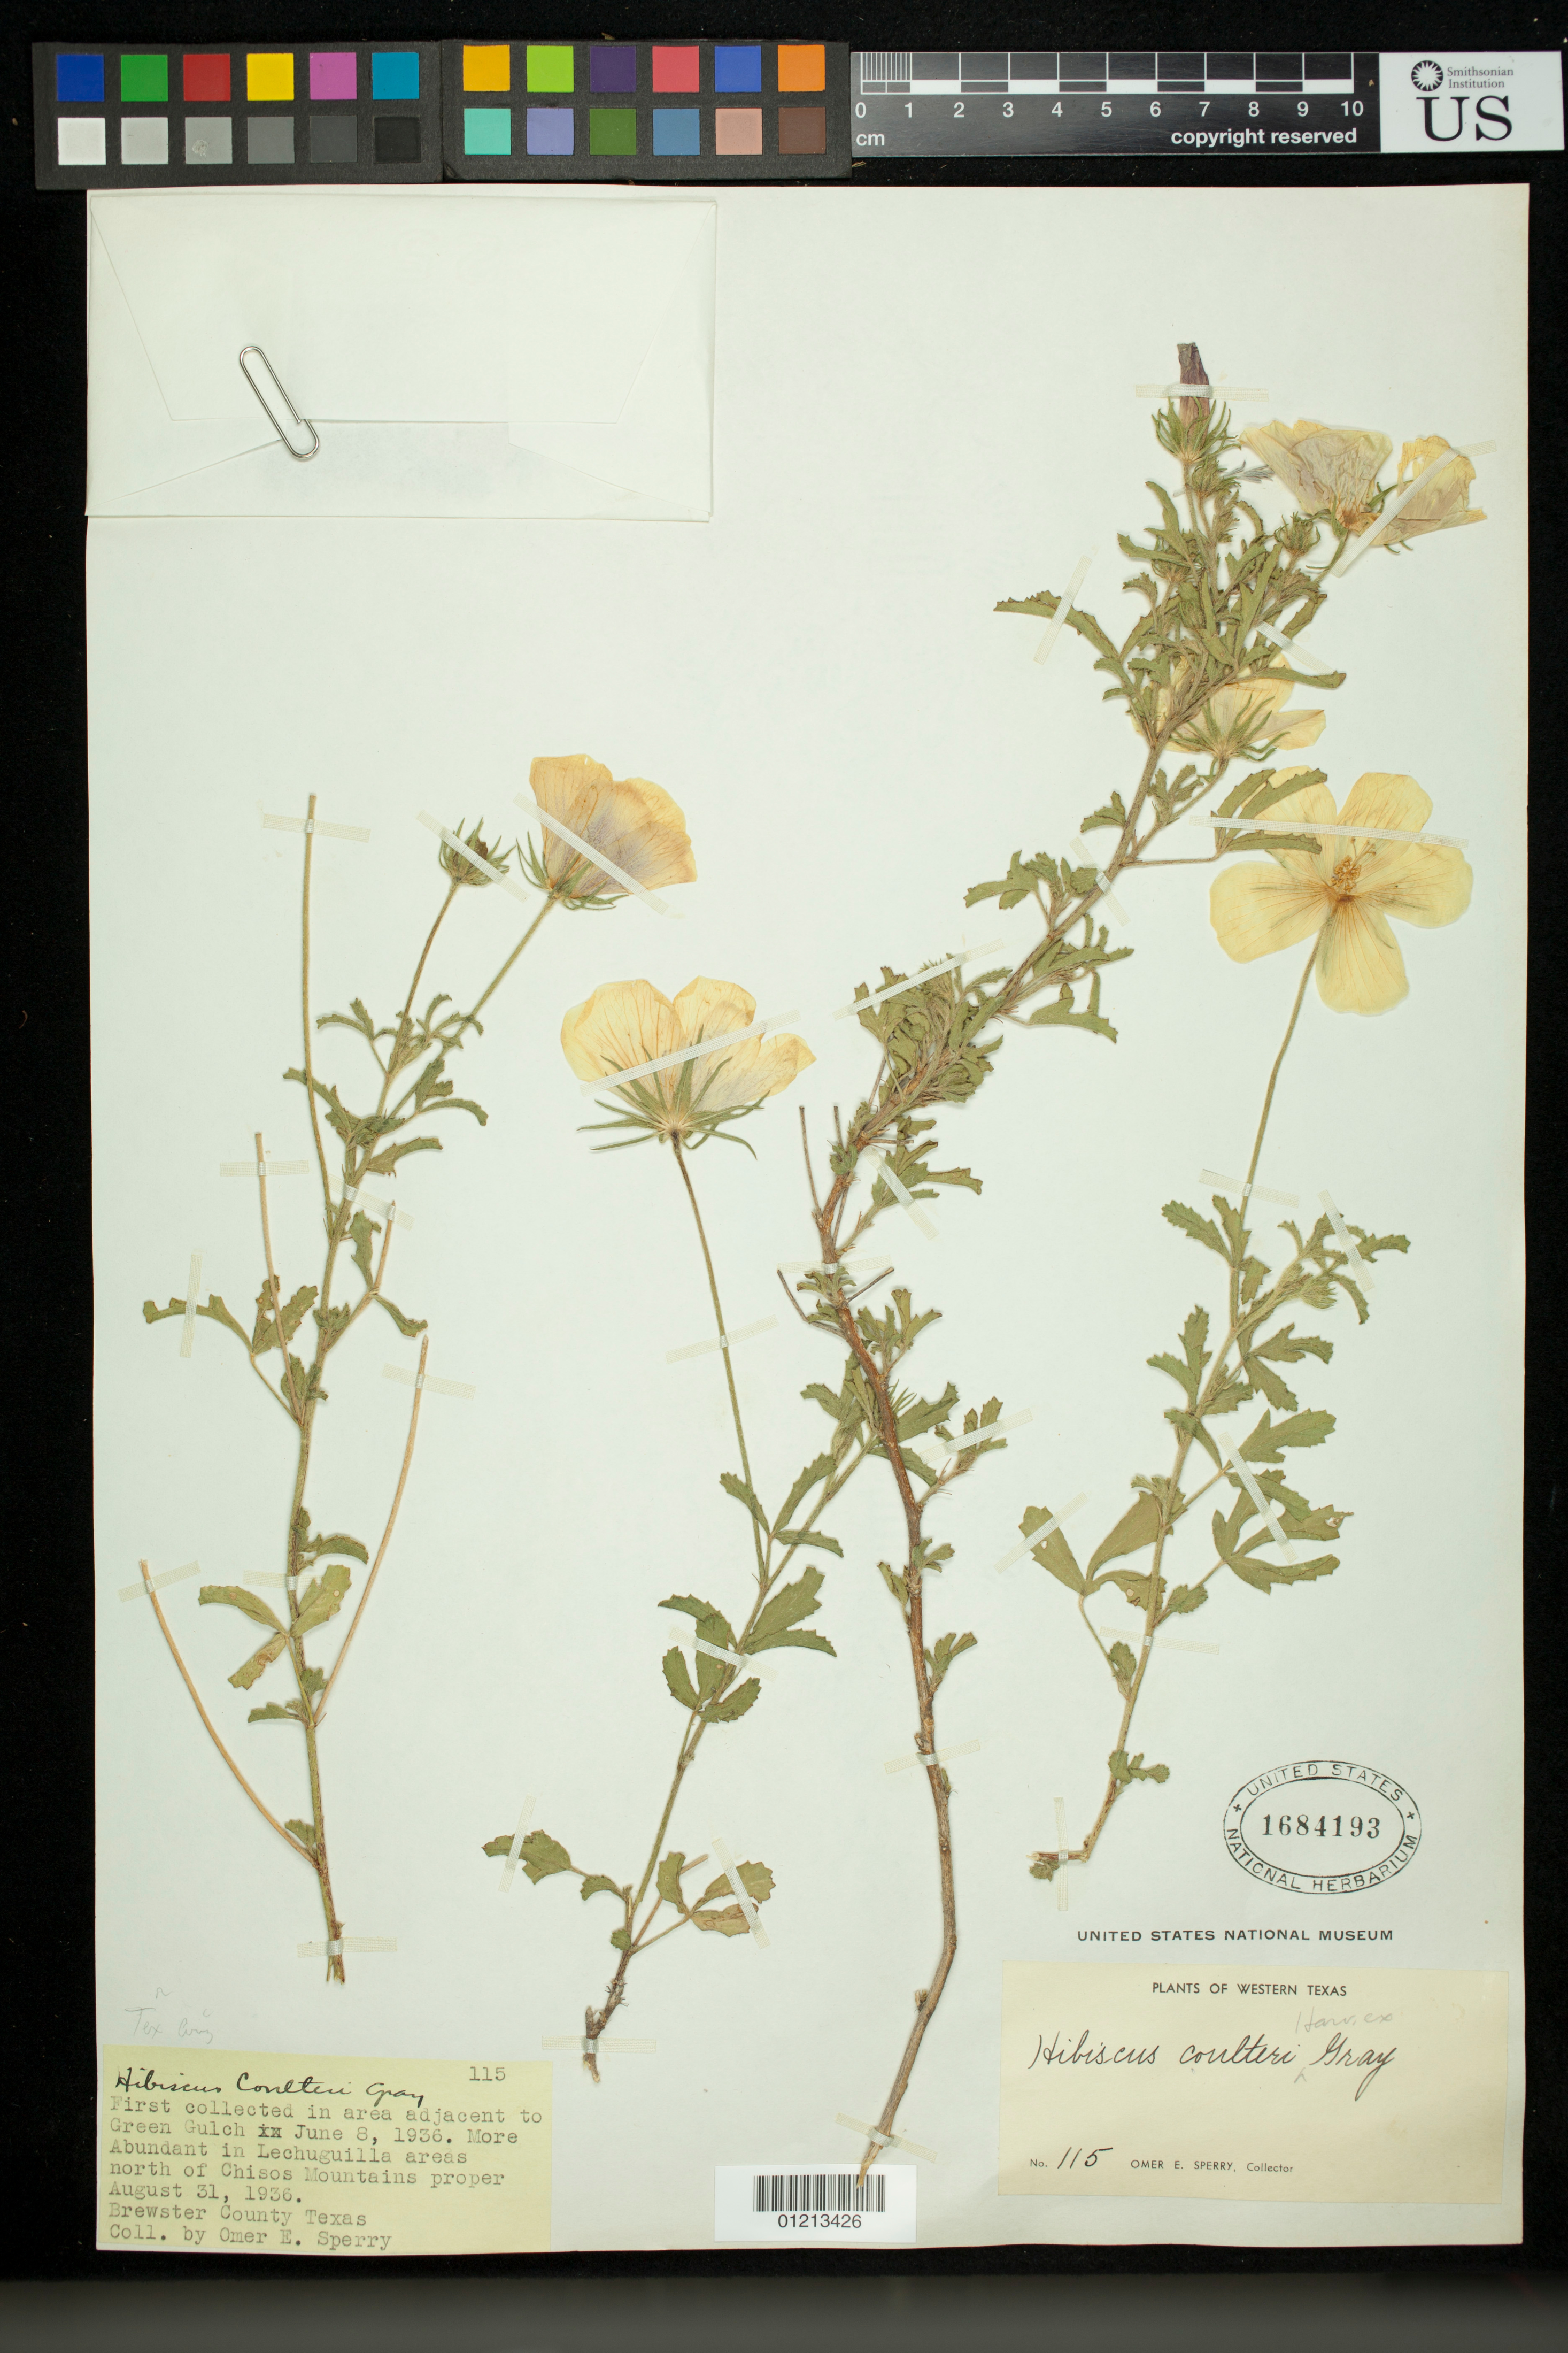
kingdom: Plantae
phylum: Tracheophyta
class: Magnoliopsida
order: Malvales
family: Malvaceae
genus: Hibiscus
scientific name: Hibiscus coulteri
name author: Harv. ex A. Gray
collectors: O. E. Sperry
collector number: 115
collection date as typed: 08 Jun 1936 to 31 Aug 1936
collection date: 1936-06-08/1936-08-31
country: United States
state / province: Texas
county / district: Brewster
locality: Western Texas. Brewster County.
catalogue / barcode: US 1684193